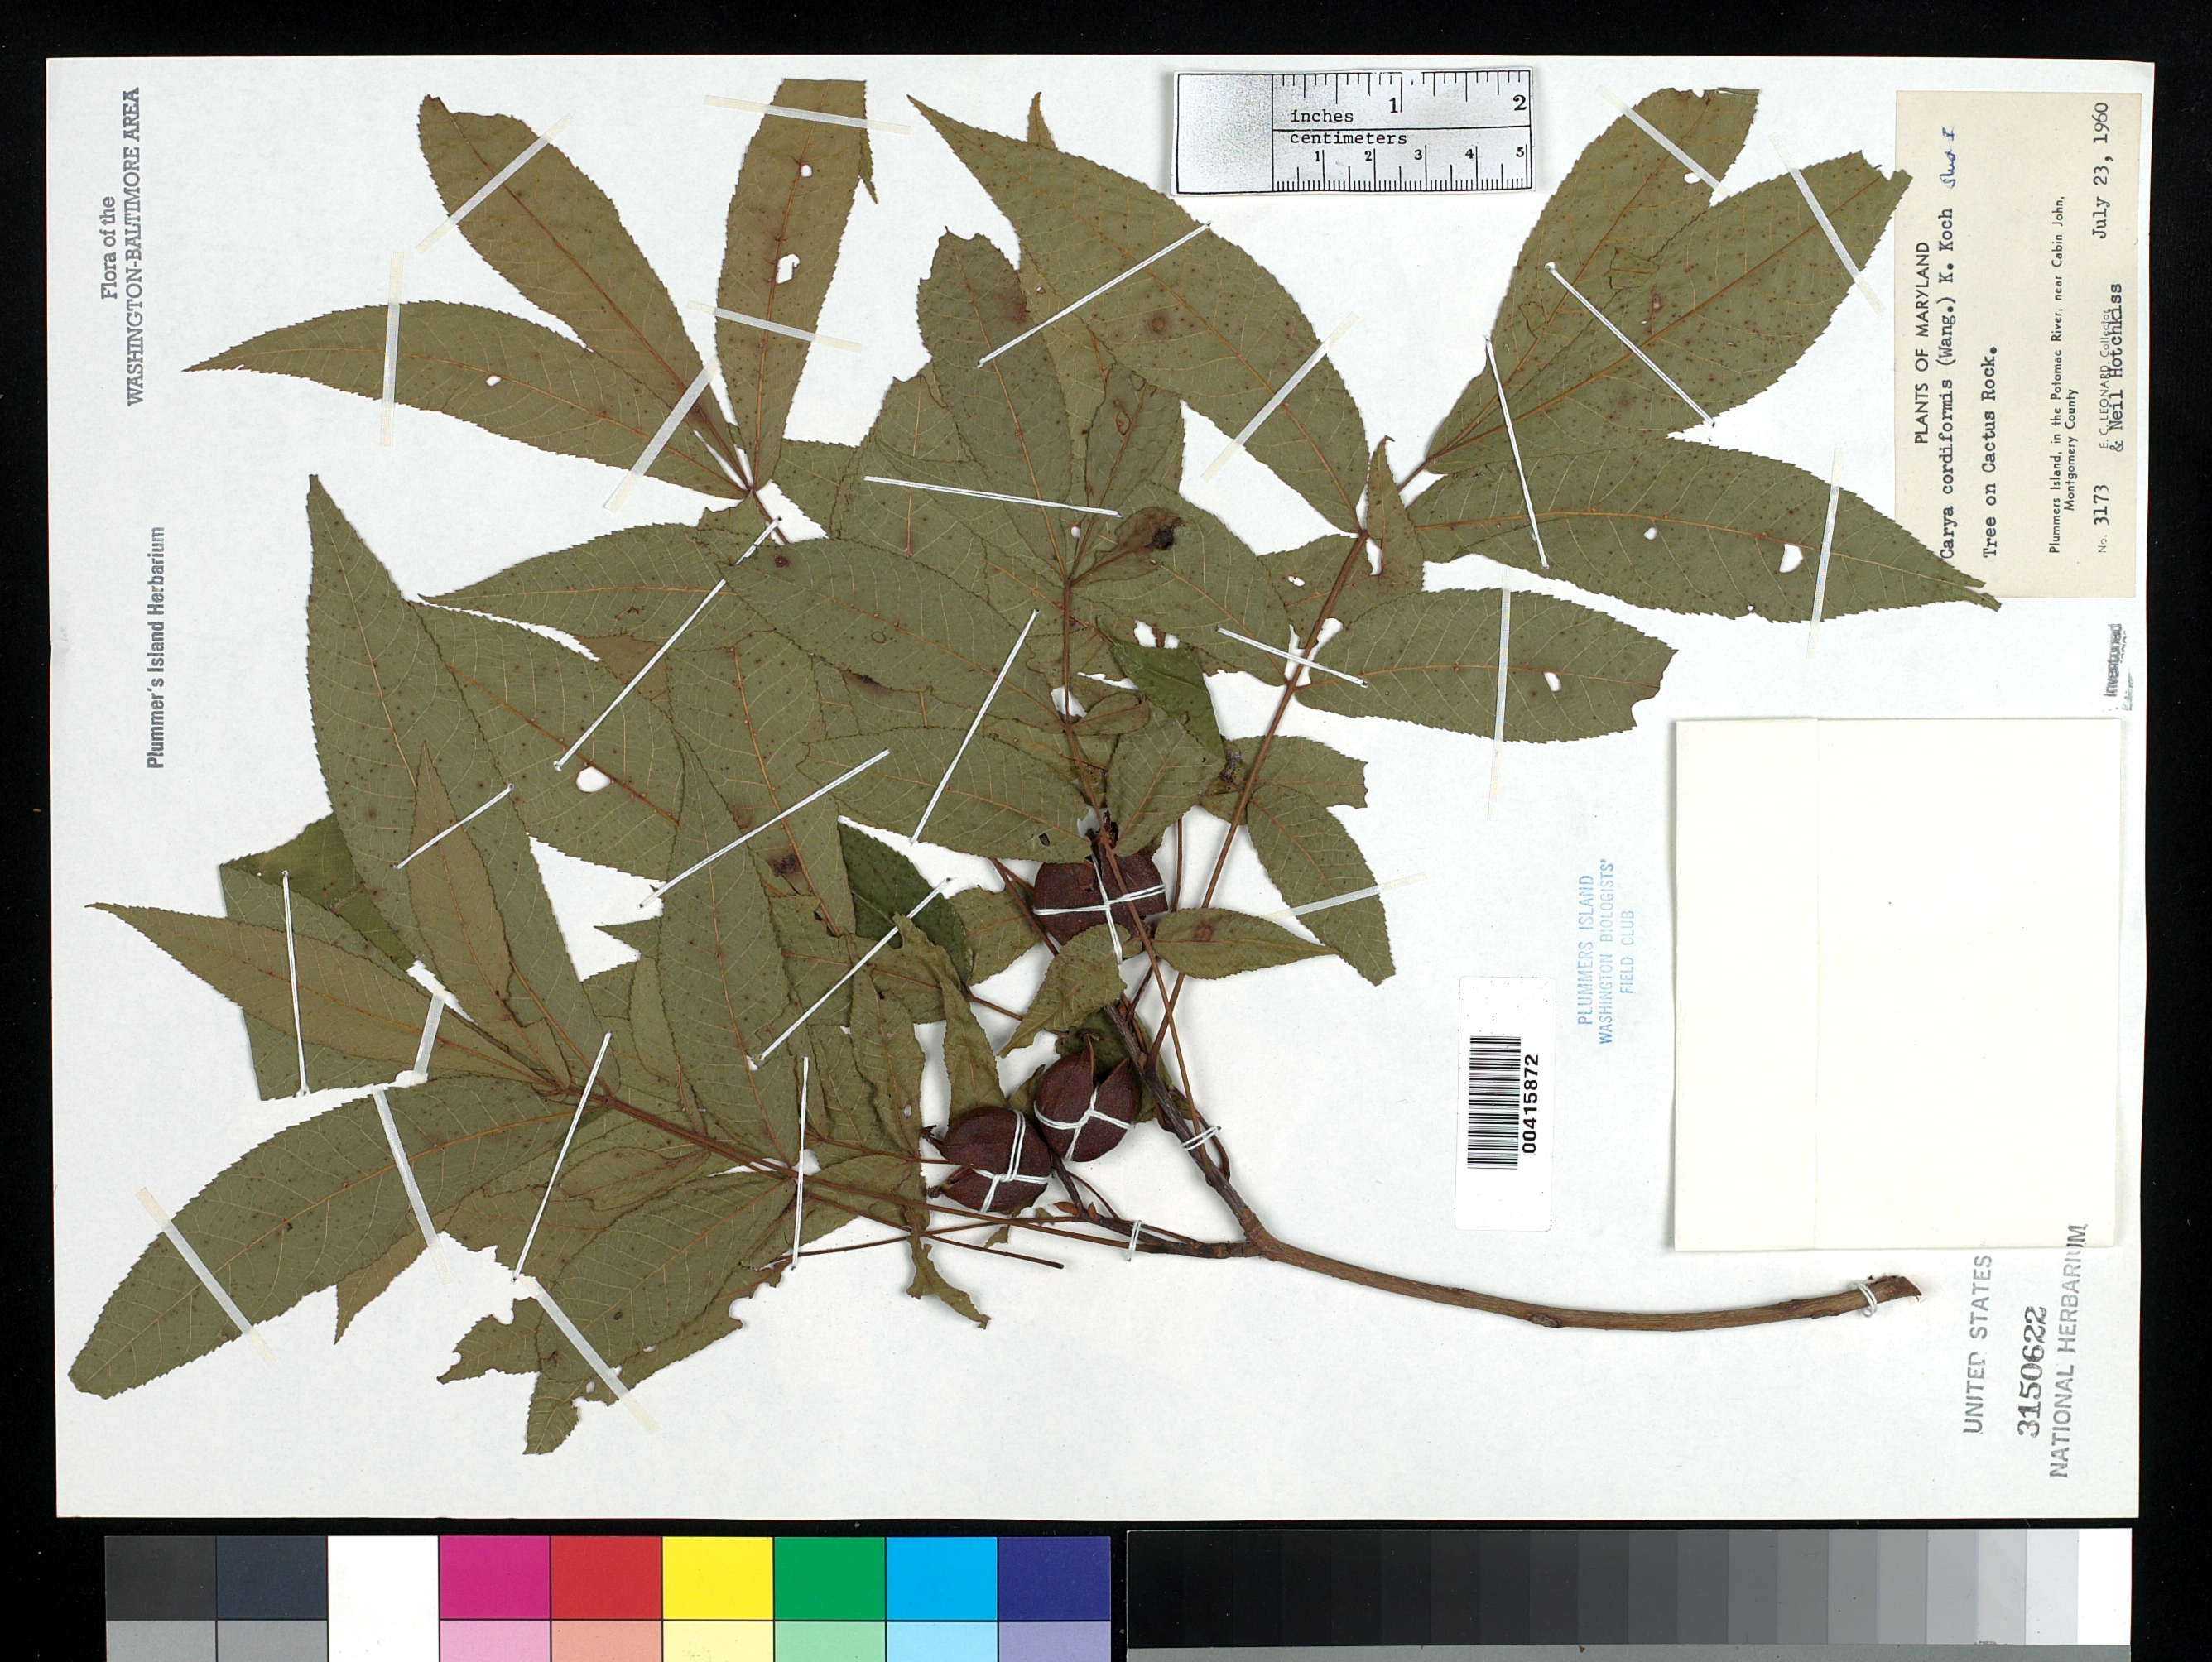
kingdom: Plantae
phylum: Tracheophyta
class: Magnoliopsida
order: Fagales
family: Juglandaceae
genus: Carya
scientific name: Carya cordiformis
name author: (Wangenh.) K. Koch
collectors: E. C. Leonard & N. Hotchkiss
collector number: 3173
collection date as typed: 23 Jul 1960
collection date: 1960-07-23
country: United States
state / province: Maryland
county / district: Montgomery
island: Plummers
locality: Plummer's Island; Cactus Rock C. & O. Canal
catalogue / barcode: US 3150622